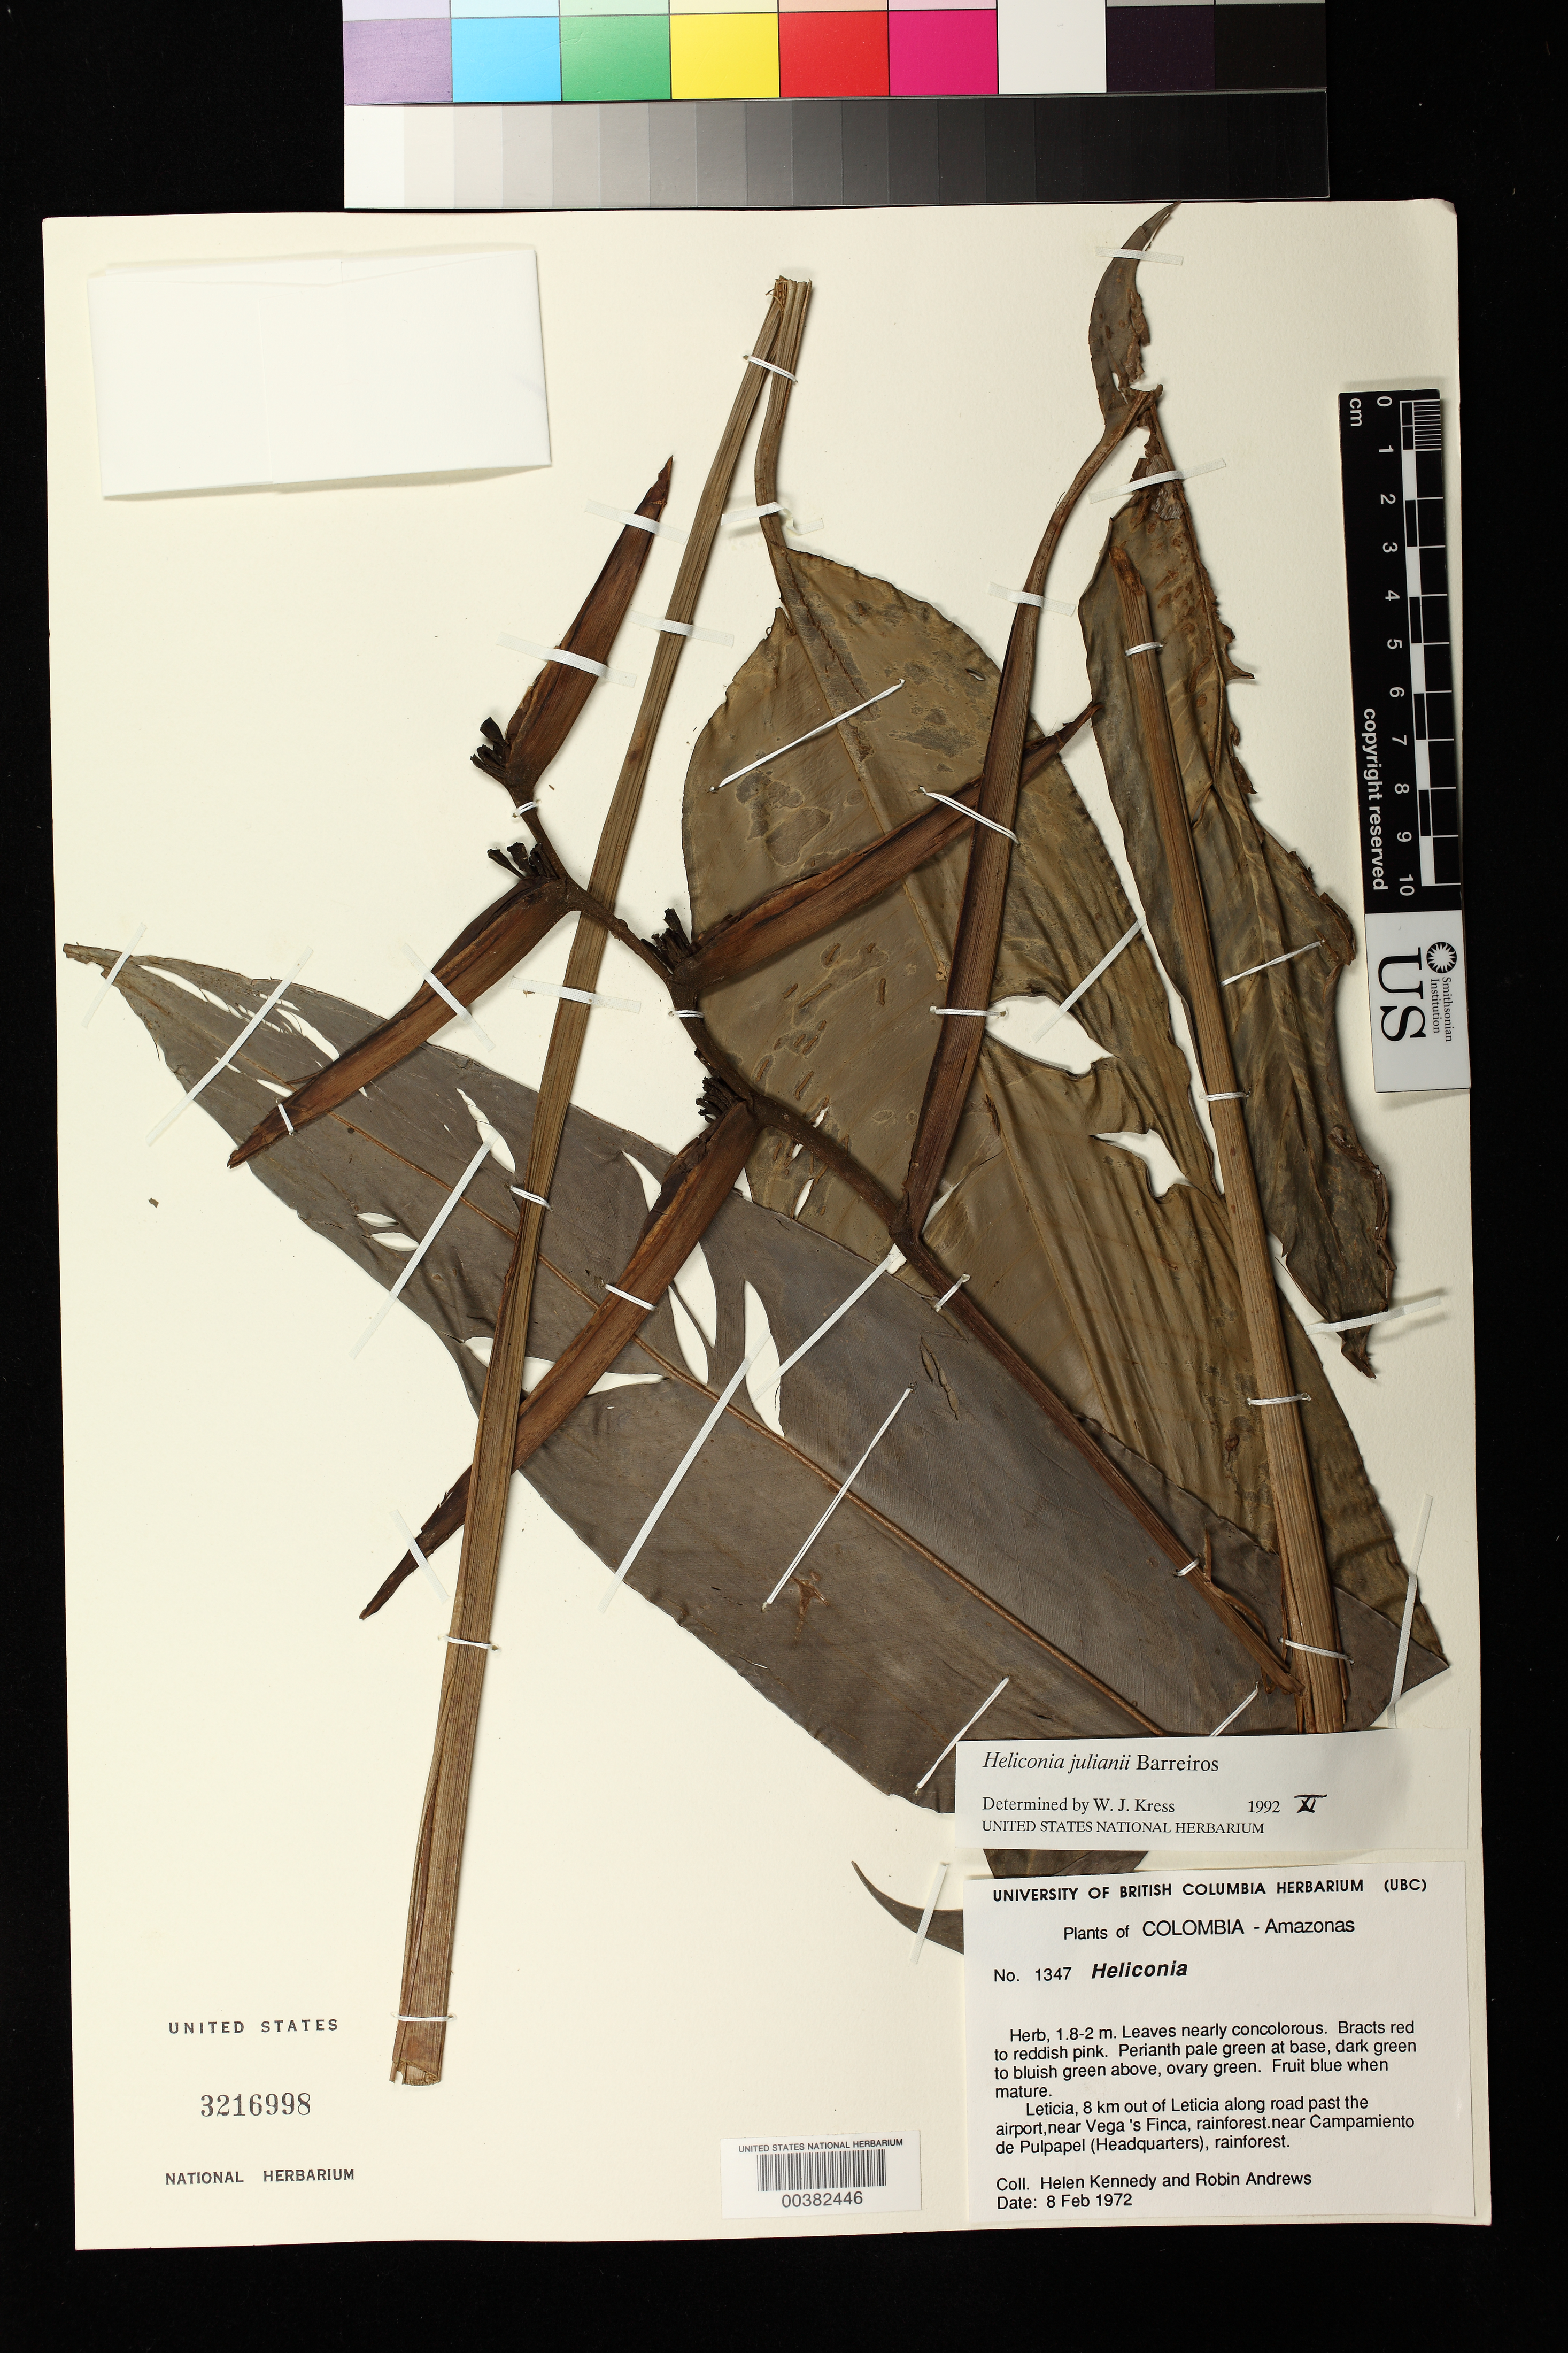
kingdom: Plantae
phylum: Tracheophyta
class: Liliopsida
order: Zingiberales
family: Heliconiaceae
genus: Heliconia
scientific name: Heliconia julianii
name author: Barreiros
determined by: Kress, W. J., (US), Smithsonian Institution - National Museum of Natural History (UNITED STATES)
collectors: H. Kennedy & R. Andrews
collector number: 1347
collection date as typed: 08 Feb 1972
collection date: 1972-02-08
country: Colombia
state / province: Amazônas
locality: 8 km from Leticia, near Vega's Finca. near campamiento de Pulpapel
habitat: Rainforest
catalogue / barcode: US 3216998